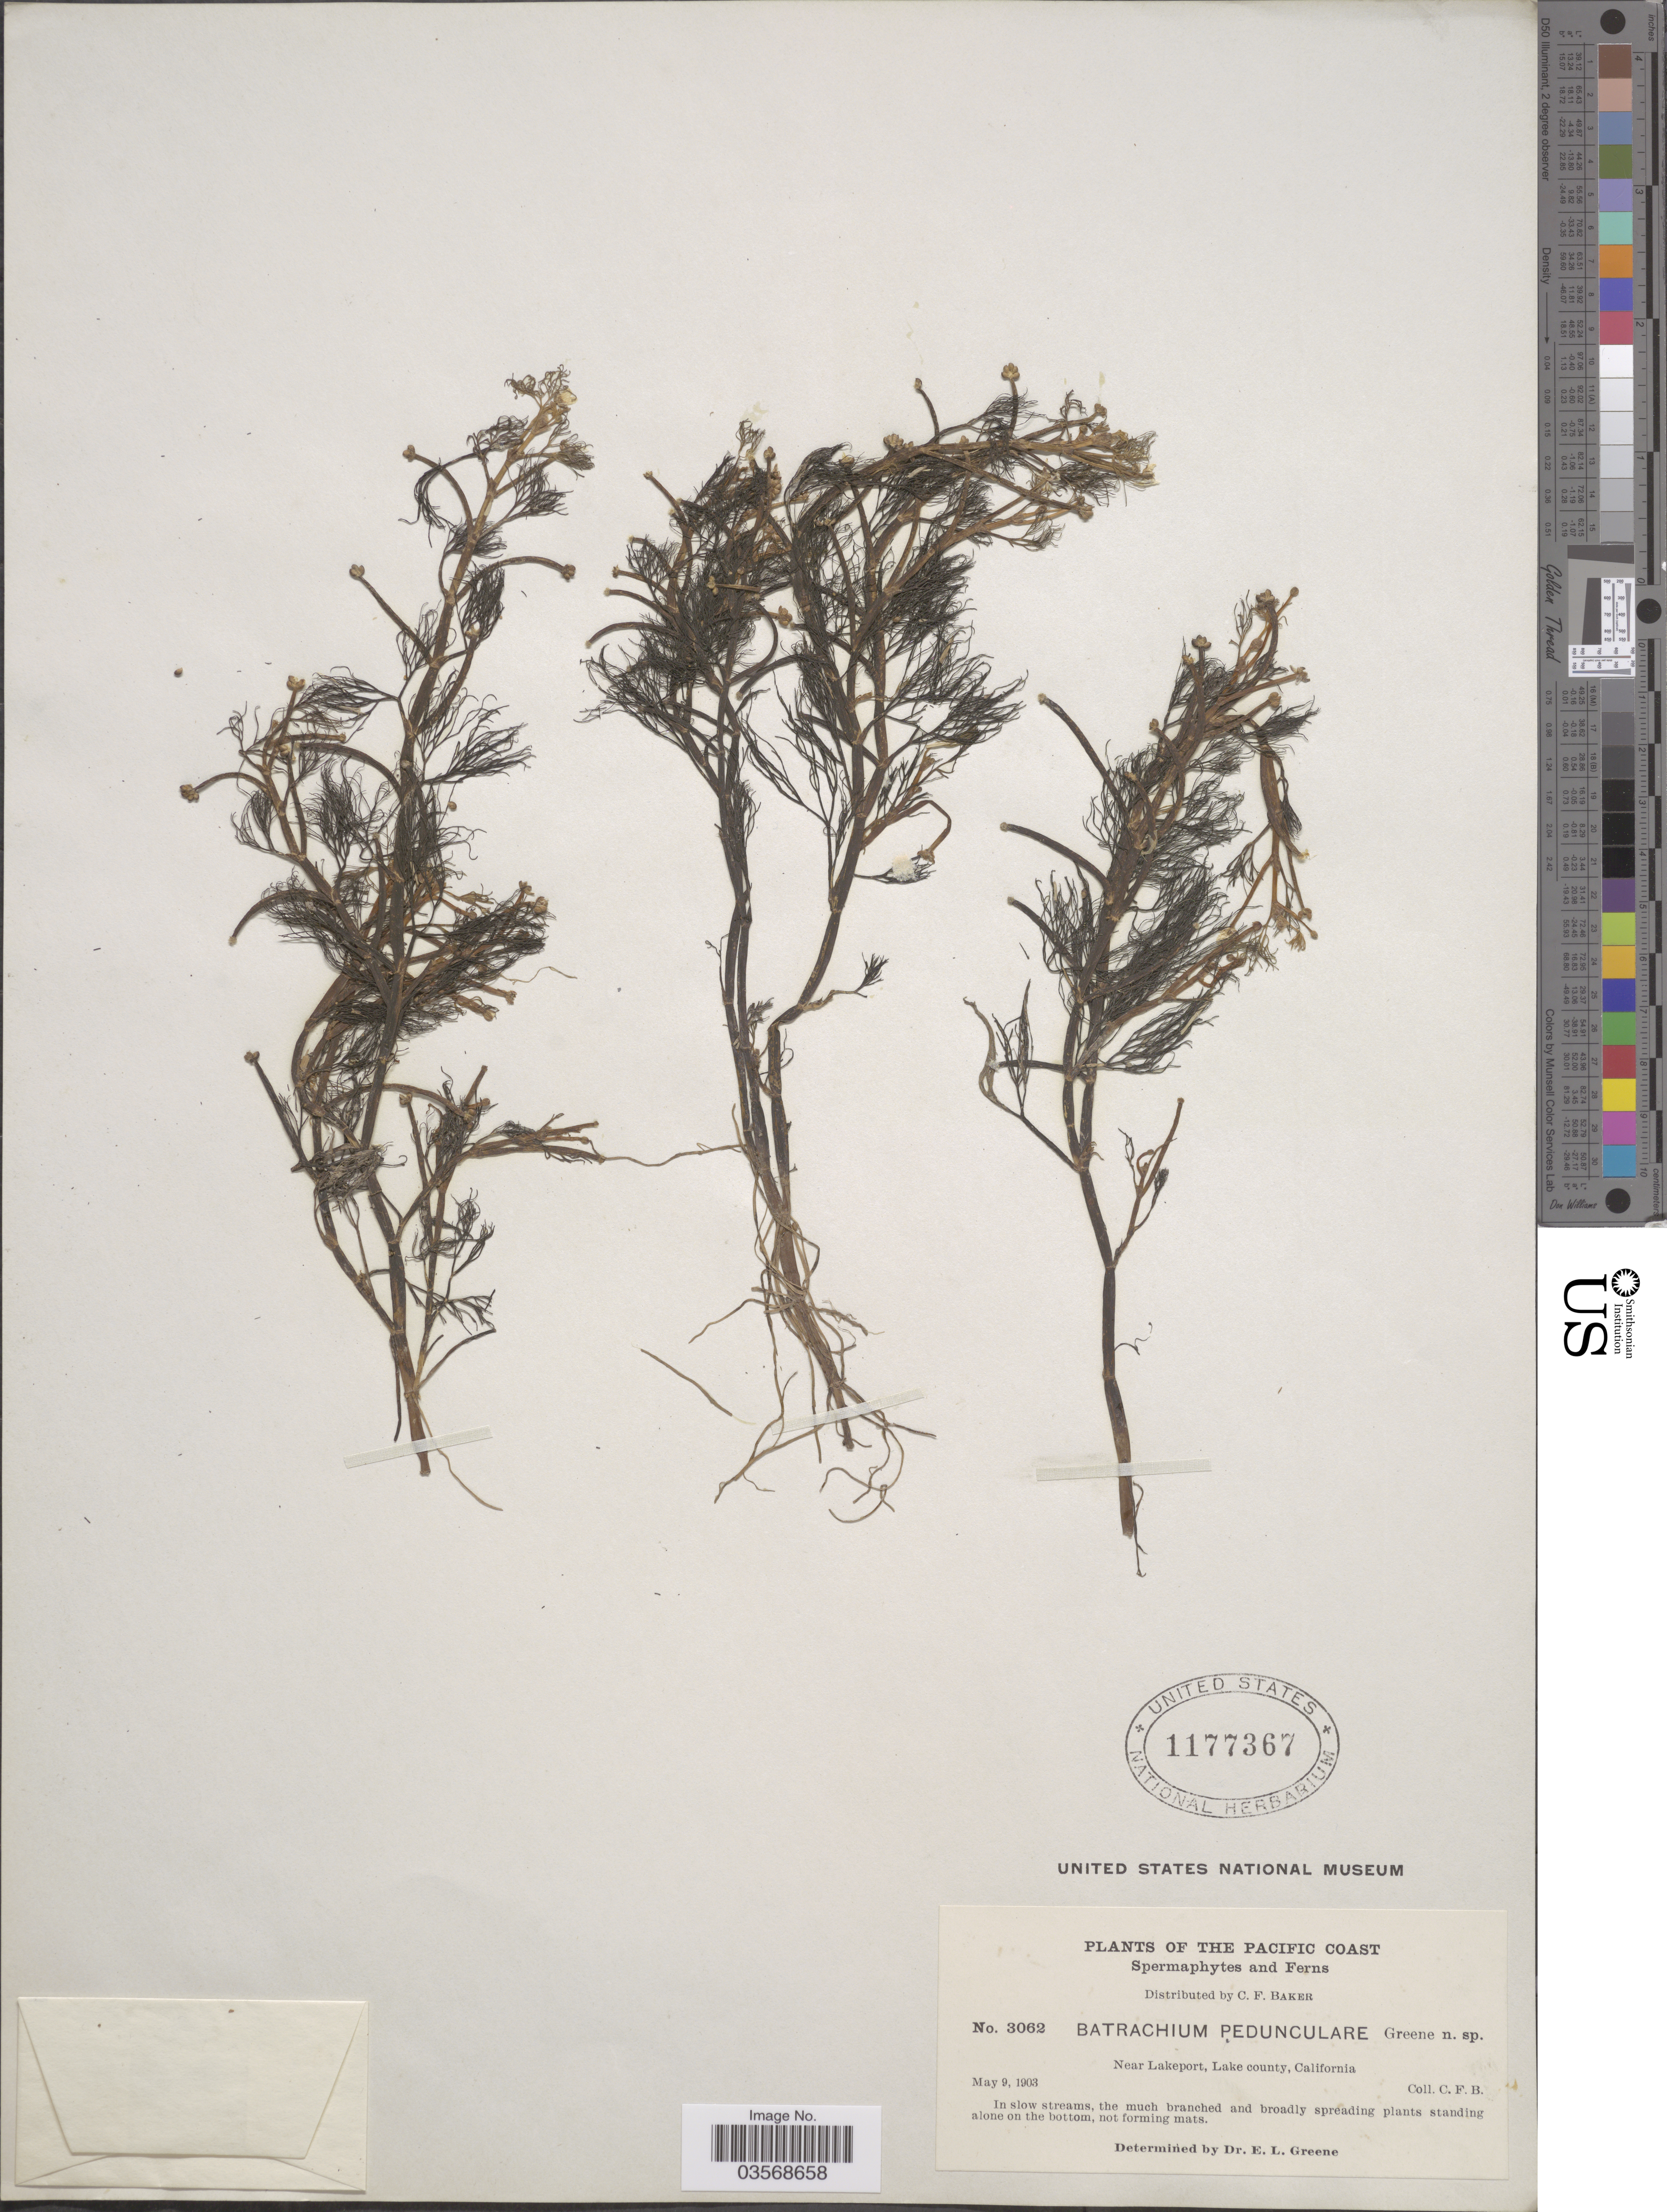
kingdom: Plantae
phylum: Tracheophyta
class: Magnoliopsida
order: Ranunculales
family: Ranunculaceae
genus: Ranunculus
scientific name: Ranunculus peduncularis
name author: Sm.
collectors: C. F. Baker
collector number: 3062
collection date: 1903-05-09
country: United States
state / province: California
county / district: Lake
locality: The Pacific Coast. Near Lakeport, Lake county.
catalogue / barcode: US 1177367